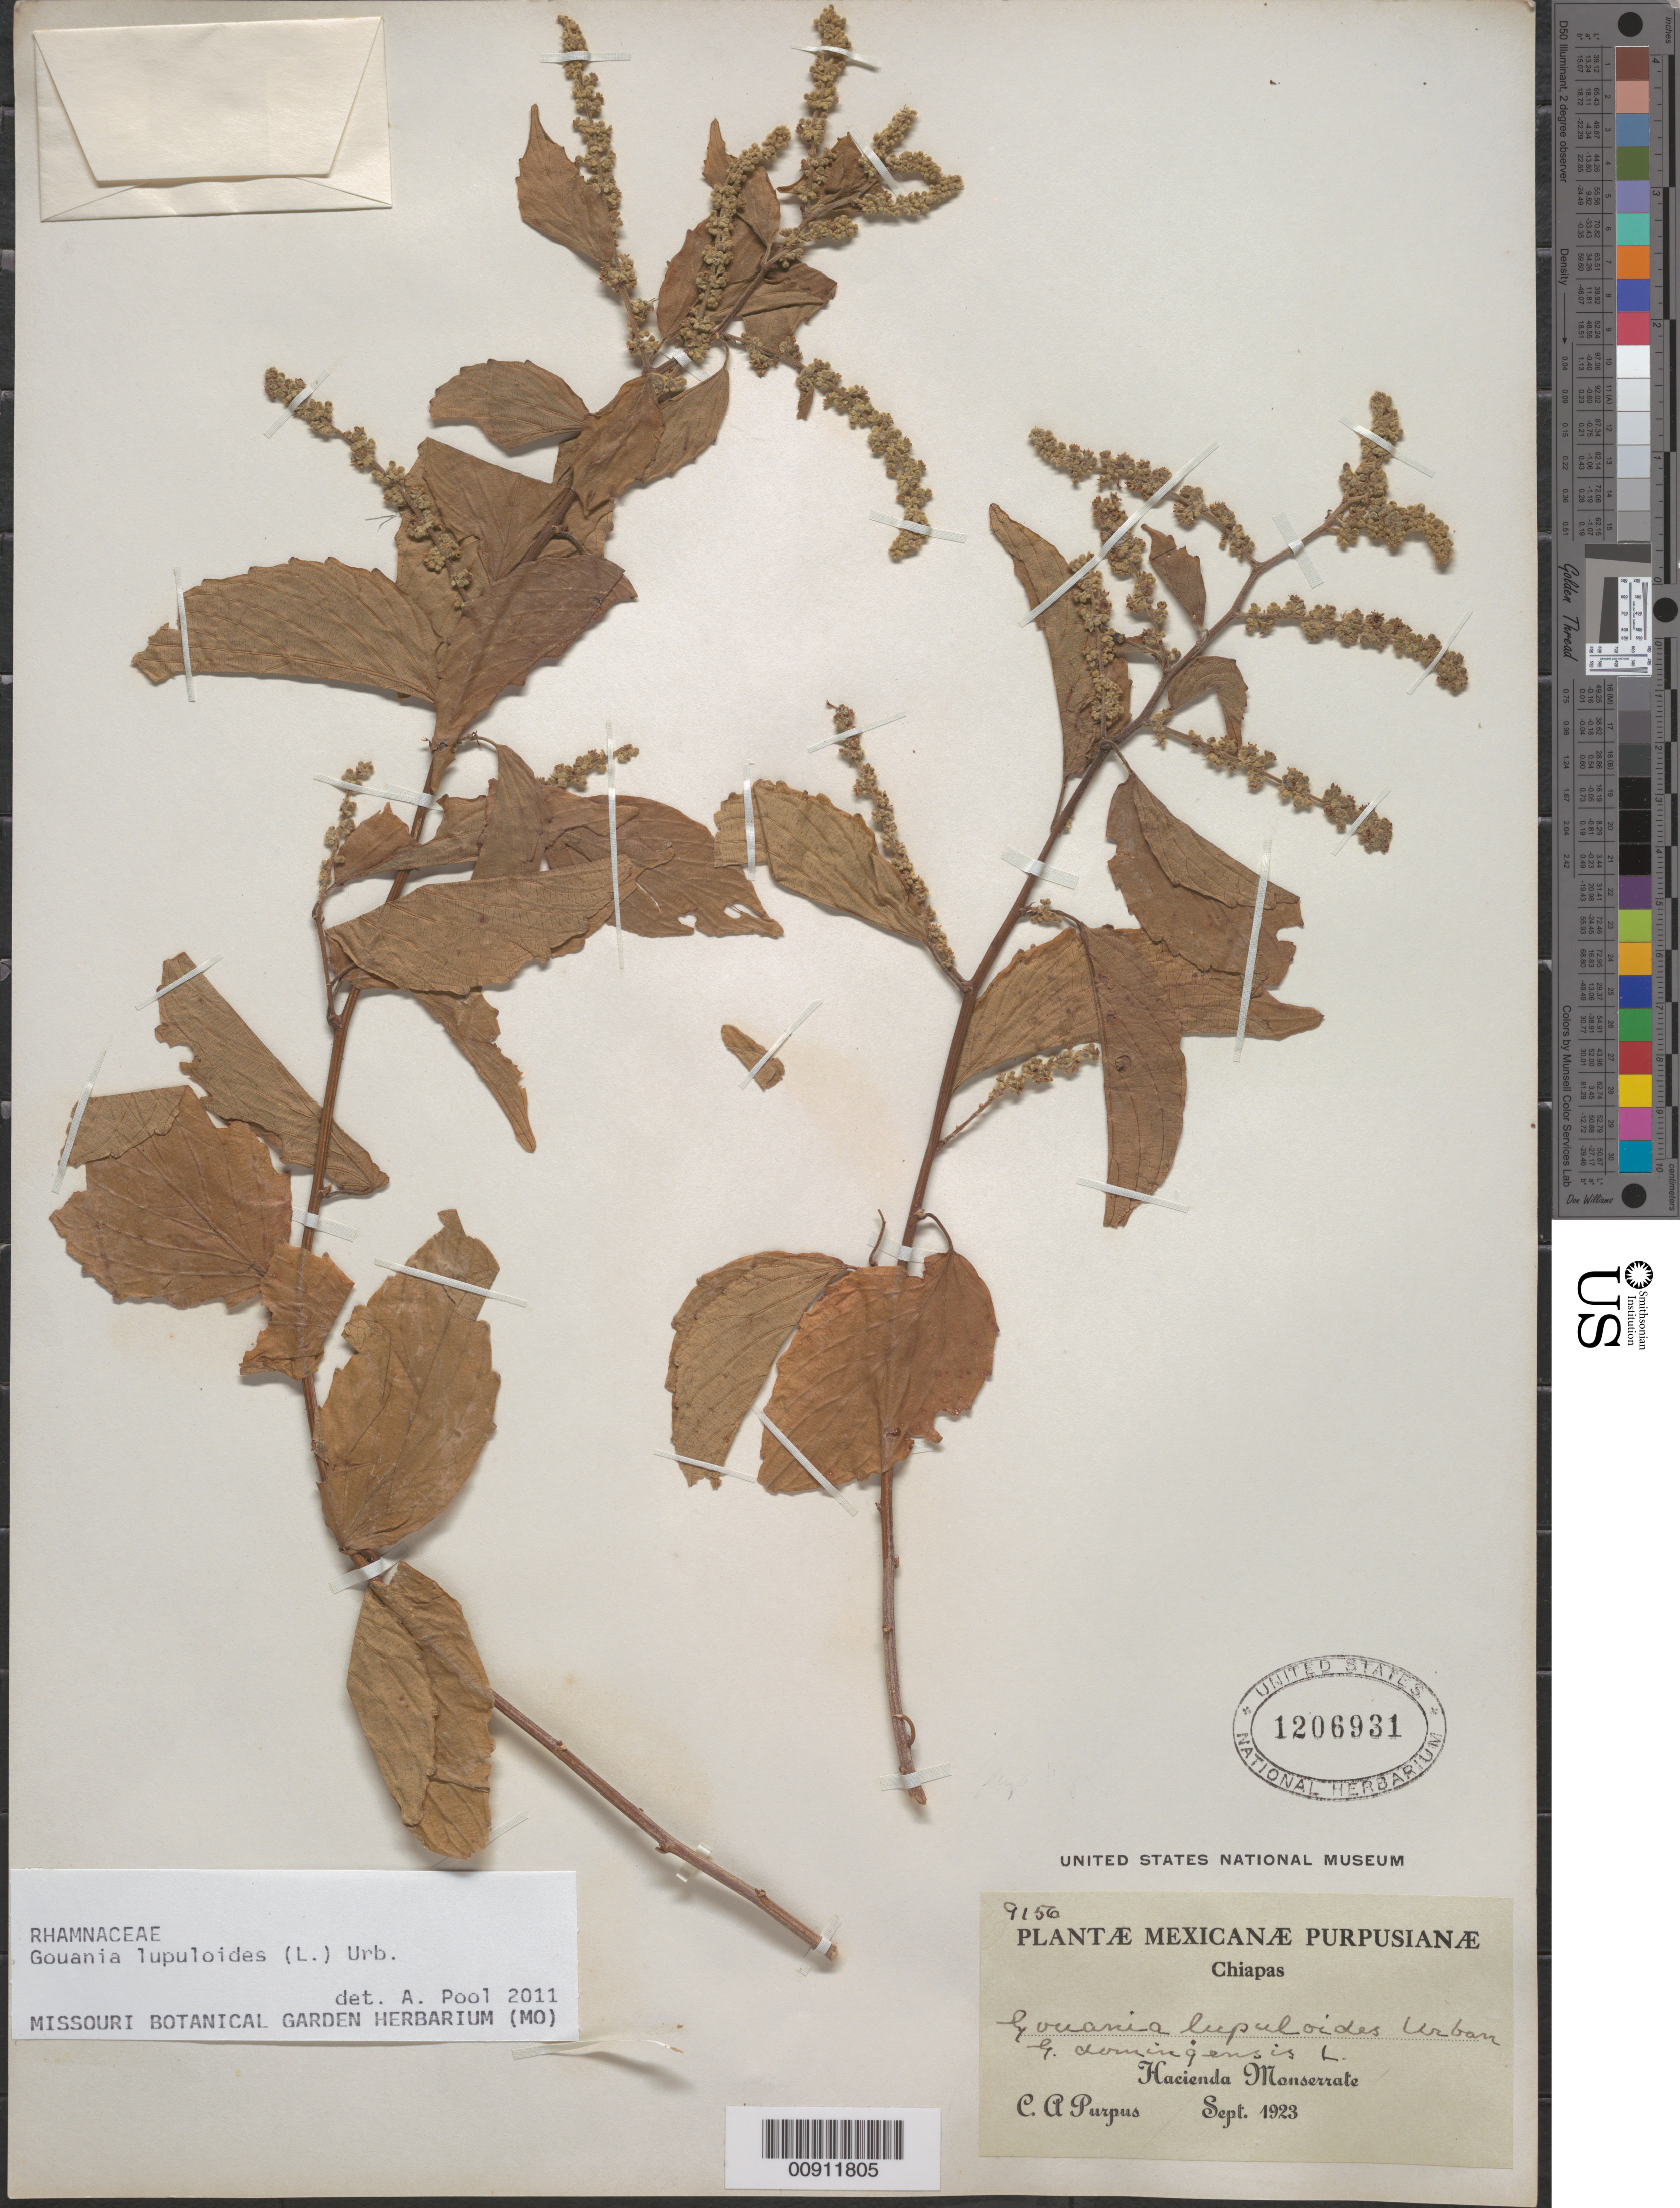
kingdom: Plantae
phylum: Tracheophyta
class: Magnoliopsida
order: Rosales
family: Rhamnaceae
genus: Gouania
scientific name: Gouania lupuloides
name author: (L.) Urb.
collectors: C. A. Purpus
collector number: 9156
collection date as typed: Sep 1923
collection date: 1923-09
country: Mexico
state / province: Chiapas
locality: Hacienda Monserrate, Chiapas.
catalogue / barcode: US 1206931